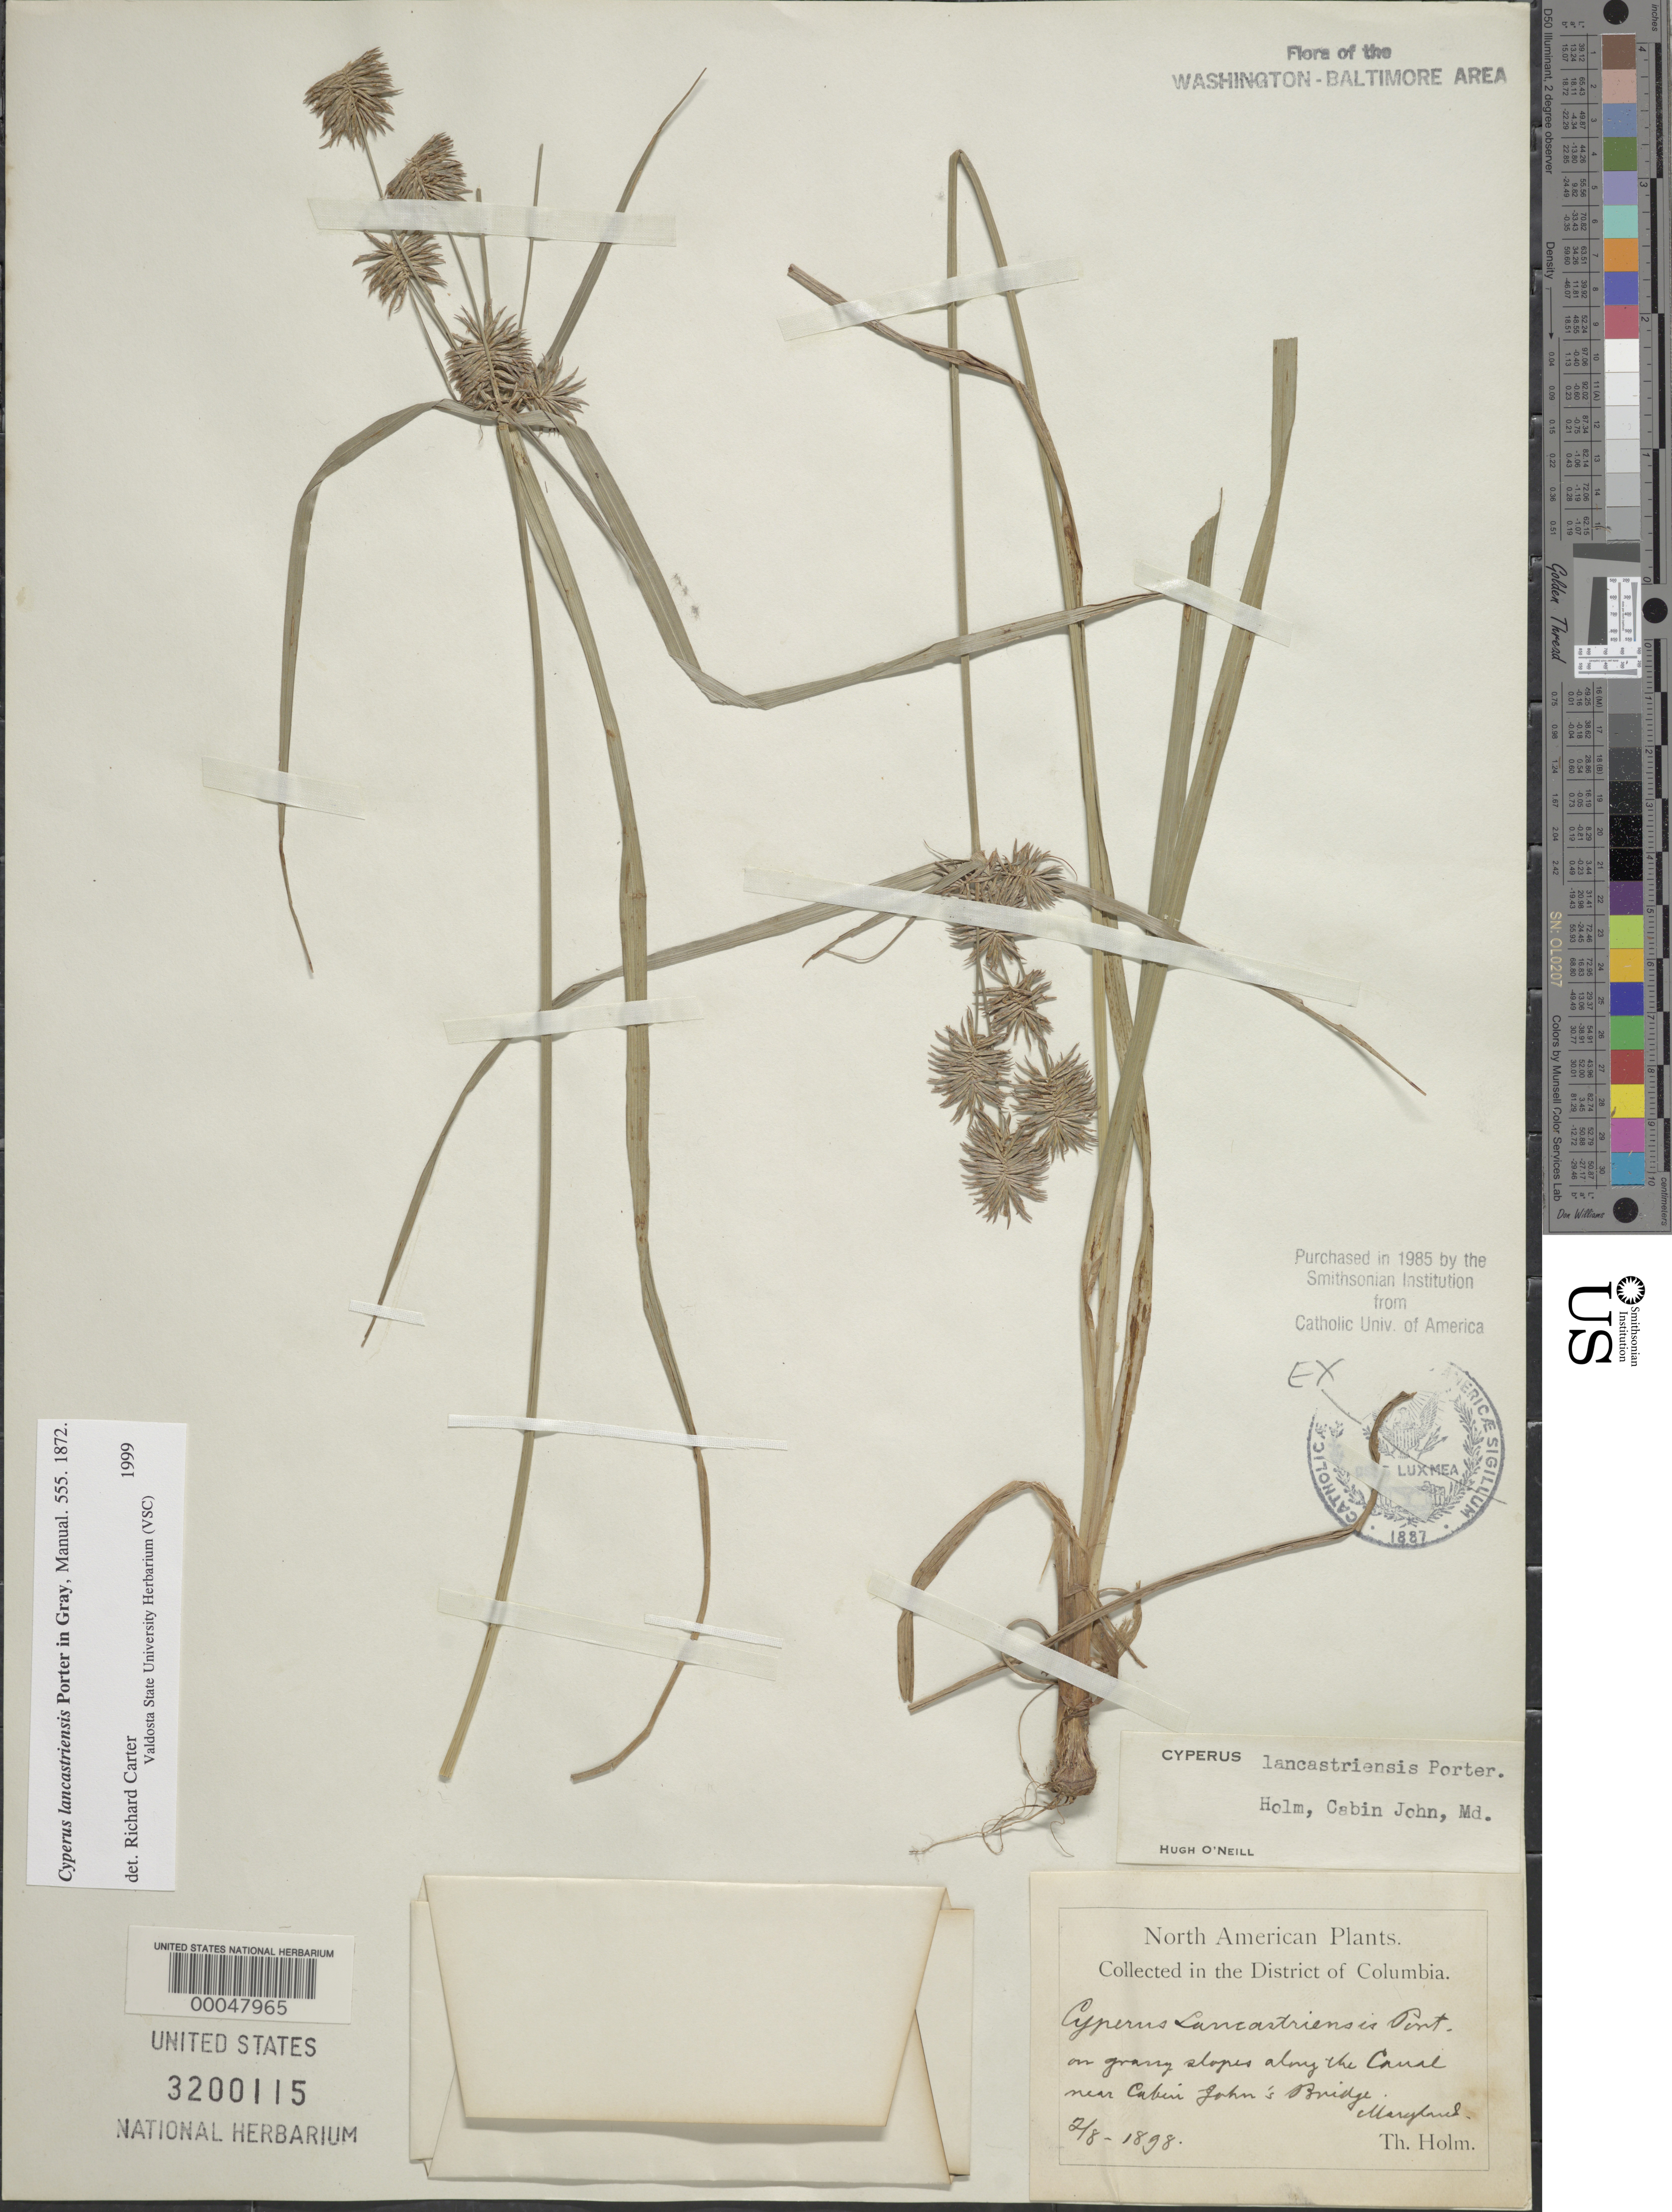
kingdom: Plantae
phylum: Tracheophyta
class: Liliopsida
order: Poales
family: Cyperaceae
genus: Cyperus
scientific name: Cyperus lancastriensis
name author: Porter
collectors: T. Holm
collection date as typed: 02 Aug 1897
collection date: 1897-08-02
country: United States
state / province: Maryland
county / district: Montgomery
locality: Cabin John's Bridge C. & O. Canal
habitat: Quarry slopes along the canal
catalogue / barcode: US 3200115